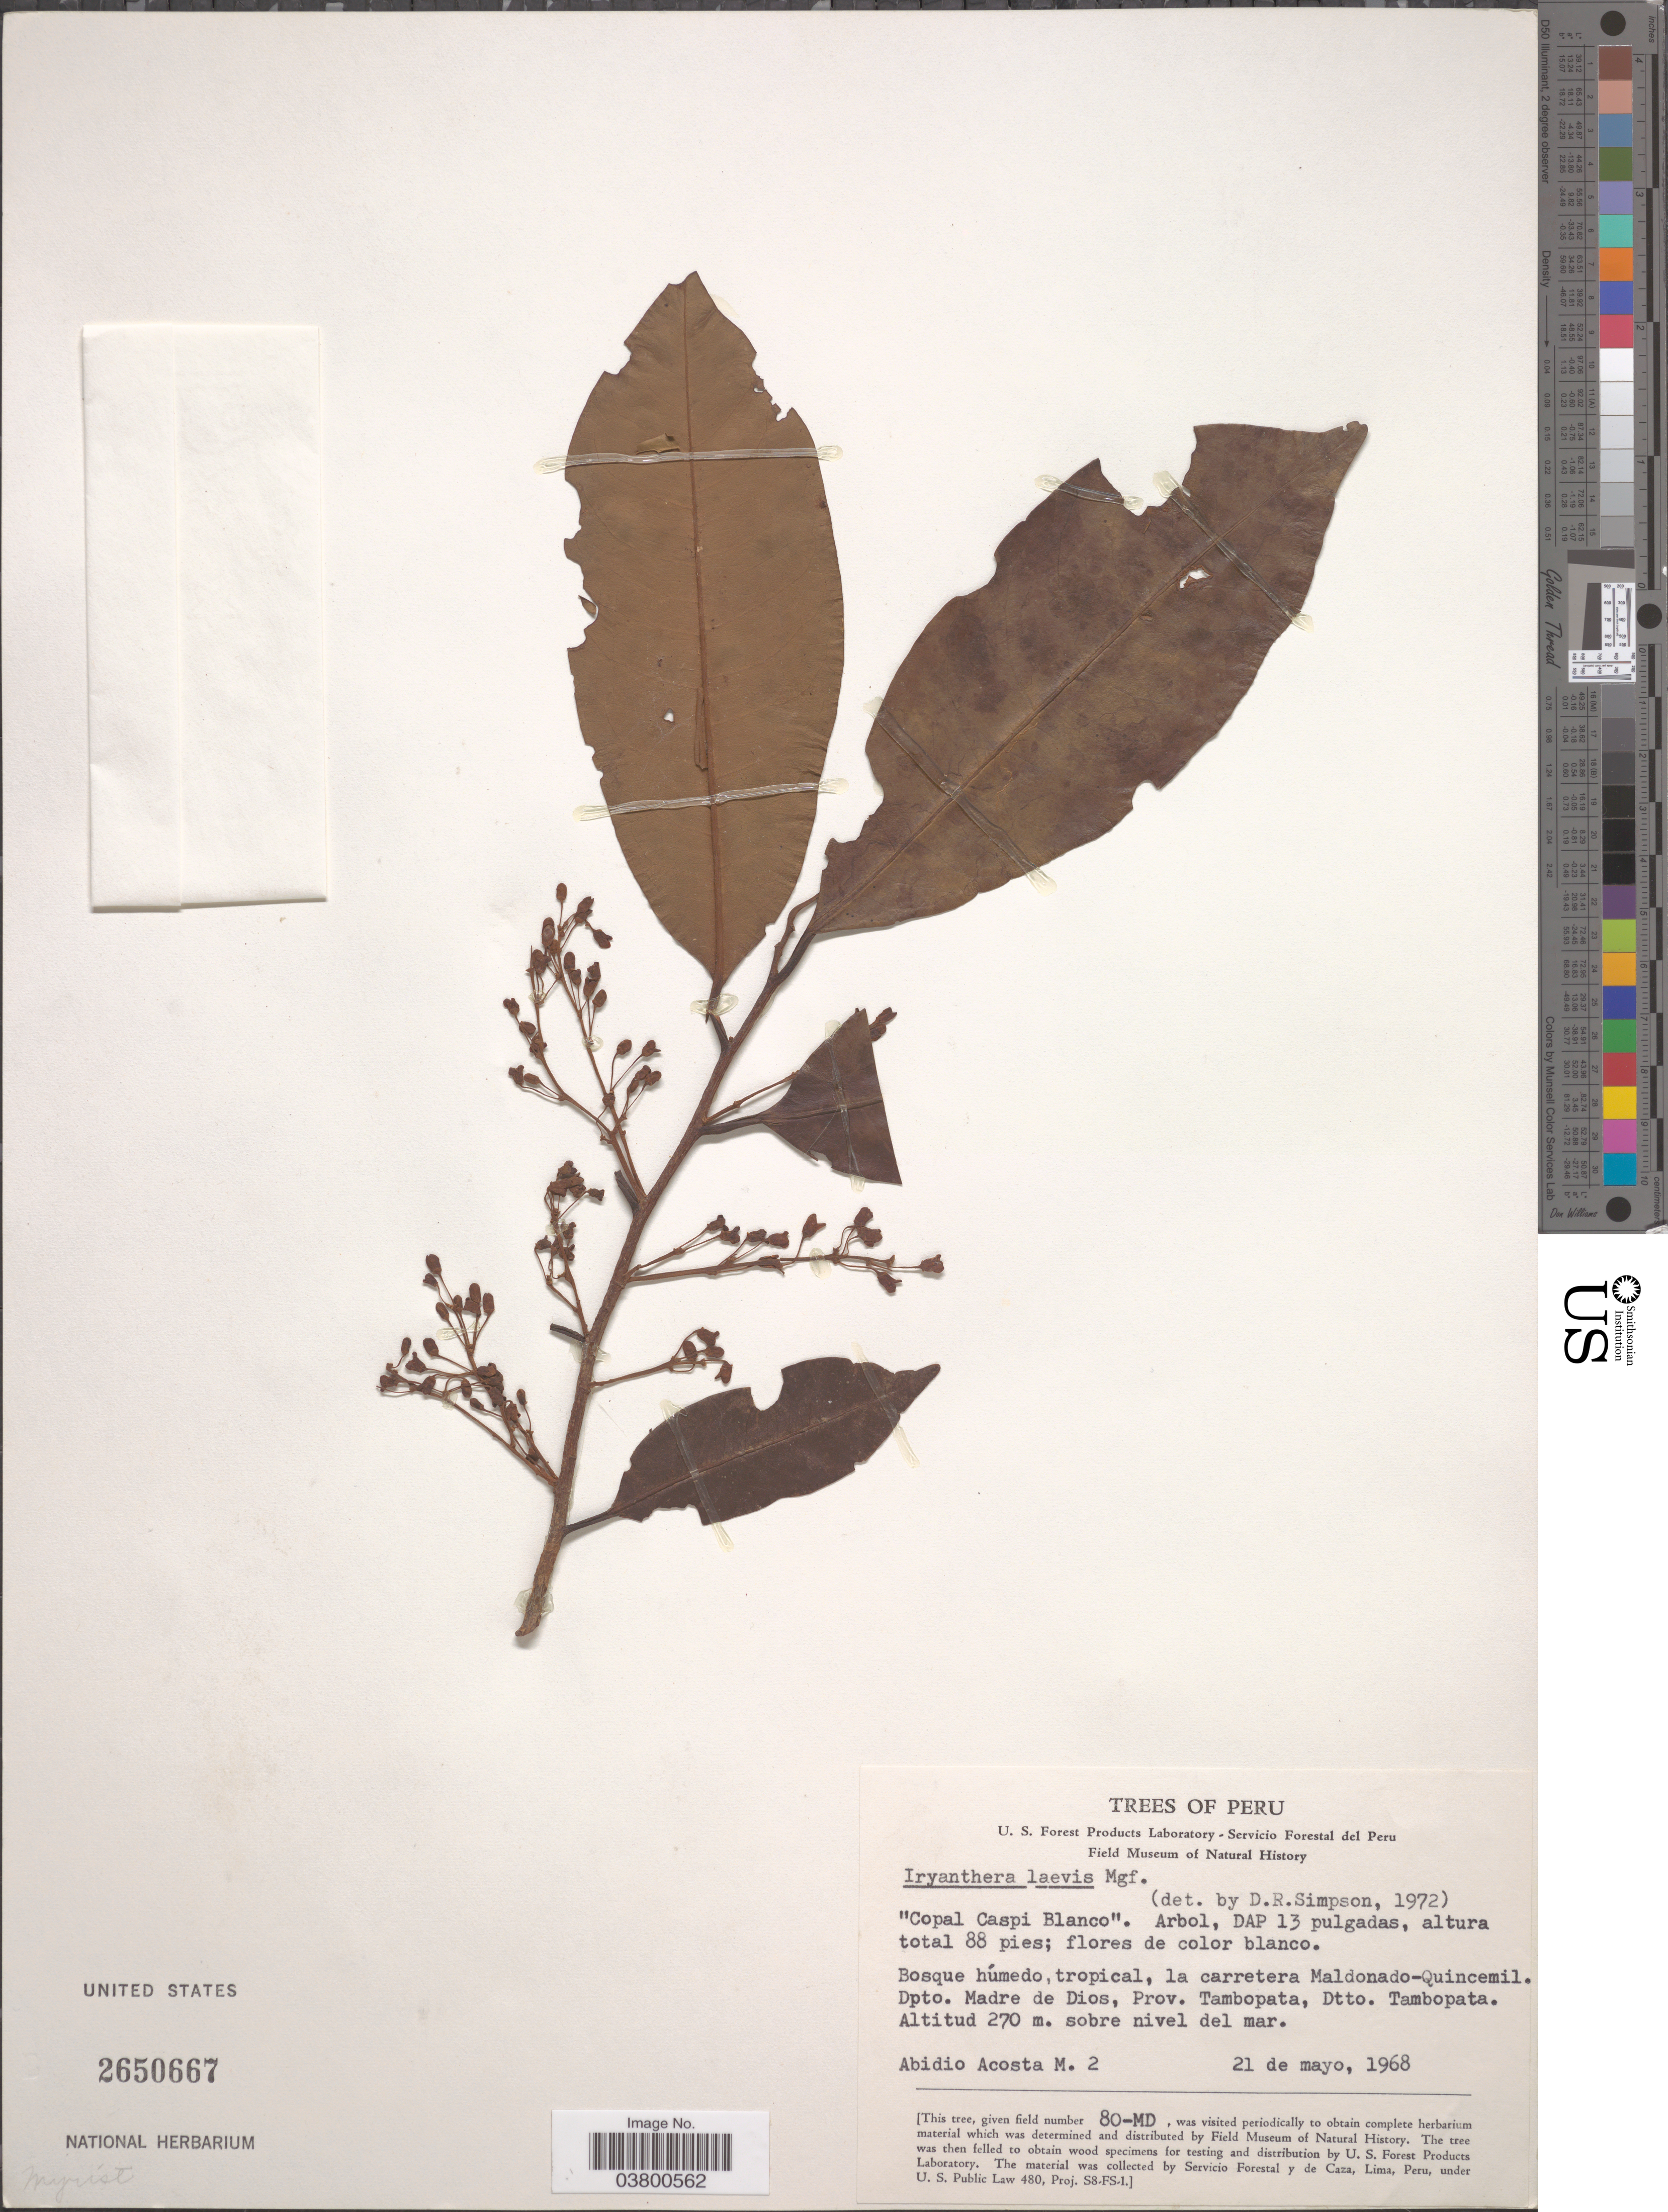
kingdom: Plantae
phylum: Tracheophyta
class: Magnoliopsida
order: Magnoliales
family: Myristicaceae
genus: Iryanthera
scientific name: Iryanthera laevis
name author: Markgr.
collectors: A. Acosta M.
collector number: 2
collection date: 1968-05-21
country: Peru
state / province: Madre de Dios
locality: Bosque húmedo, tropical, la carretera Maldonado-Quincemil. Dpto. Madre de Dios, Prov. Tambopata, Dtto. Tambopata.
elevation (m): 270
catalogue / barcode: US 2650667